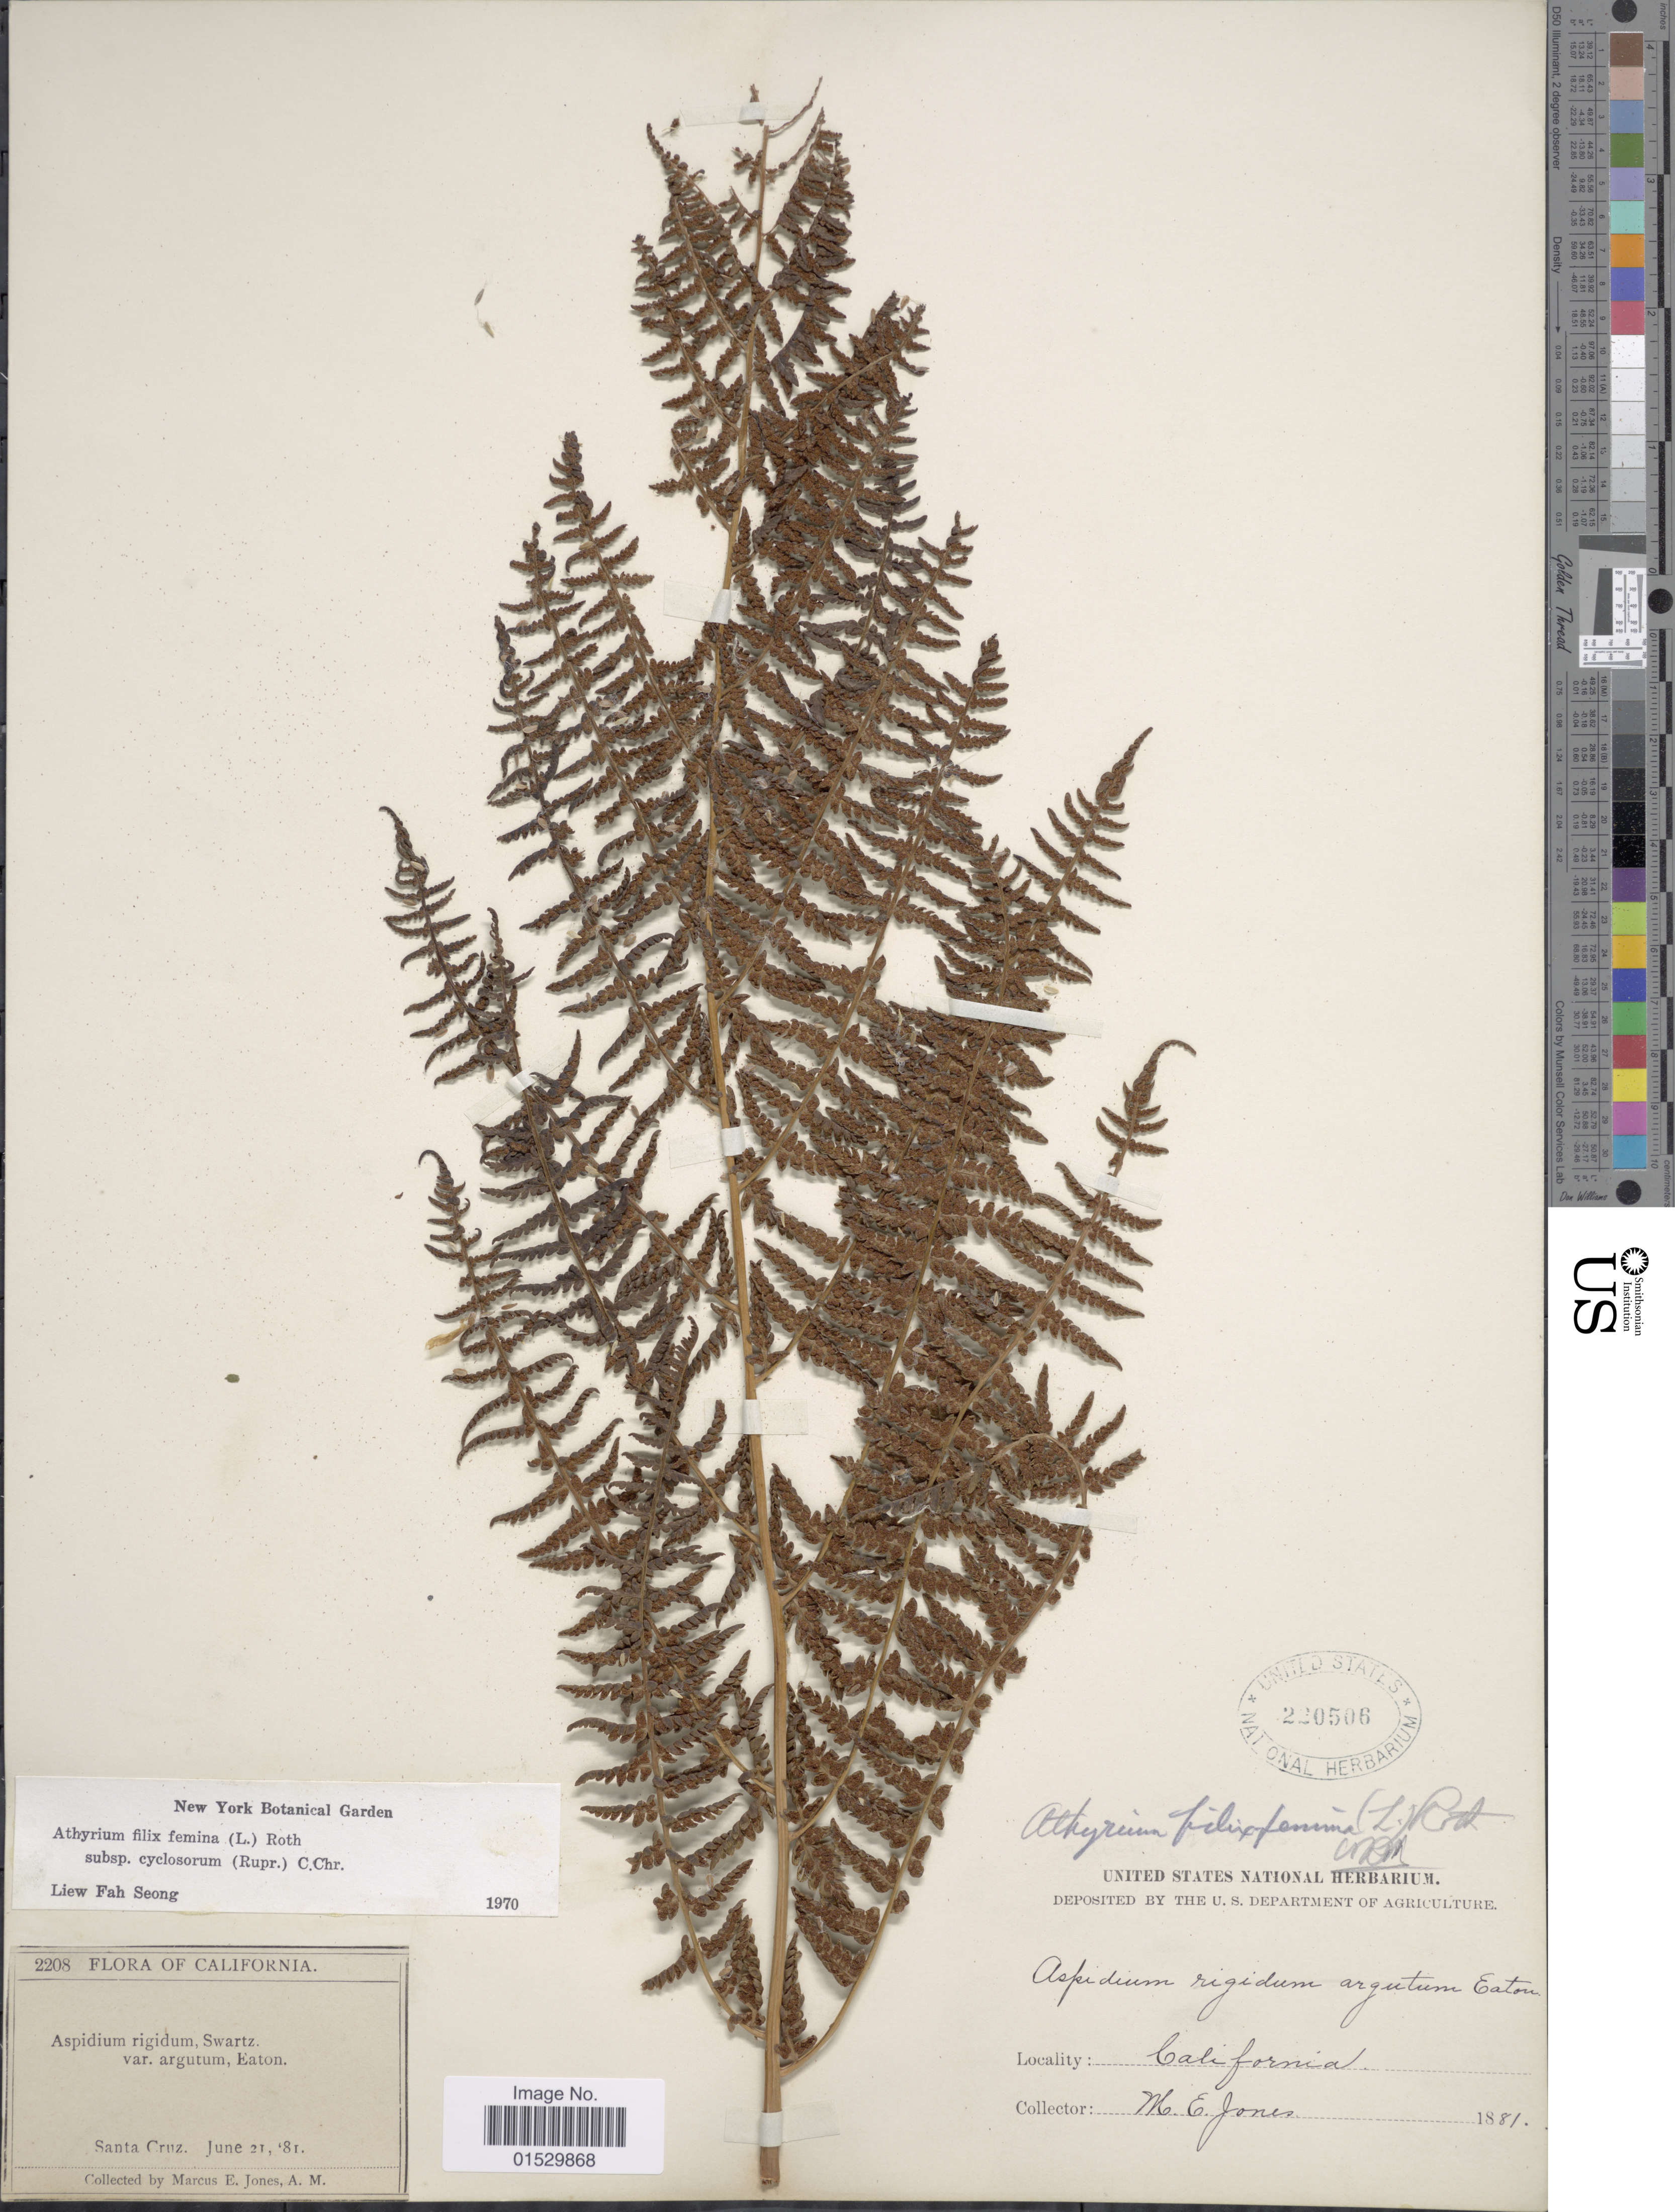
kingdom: Plantae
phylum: Tracheophyta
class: Polypodiopsida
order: Polypodiales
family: Athyriaceae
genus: Athyrium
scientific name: Athyrium filix-femina subsp. cyclosorum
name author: (Rupr.) C. Chr.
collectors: M. E. Jones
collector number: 2208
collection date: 1881-06-21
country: United States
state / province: California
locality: Santa Cruz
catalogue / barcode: US 220506